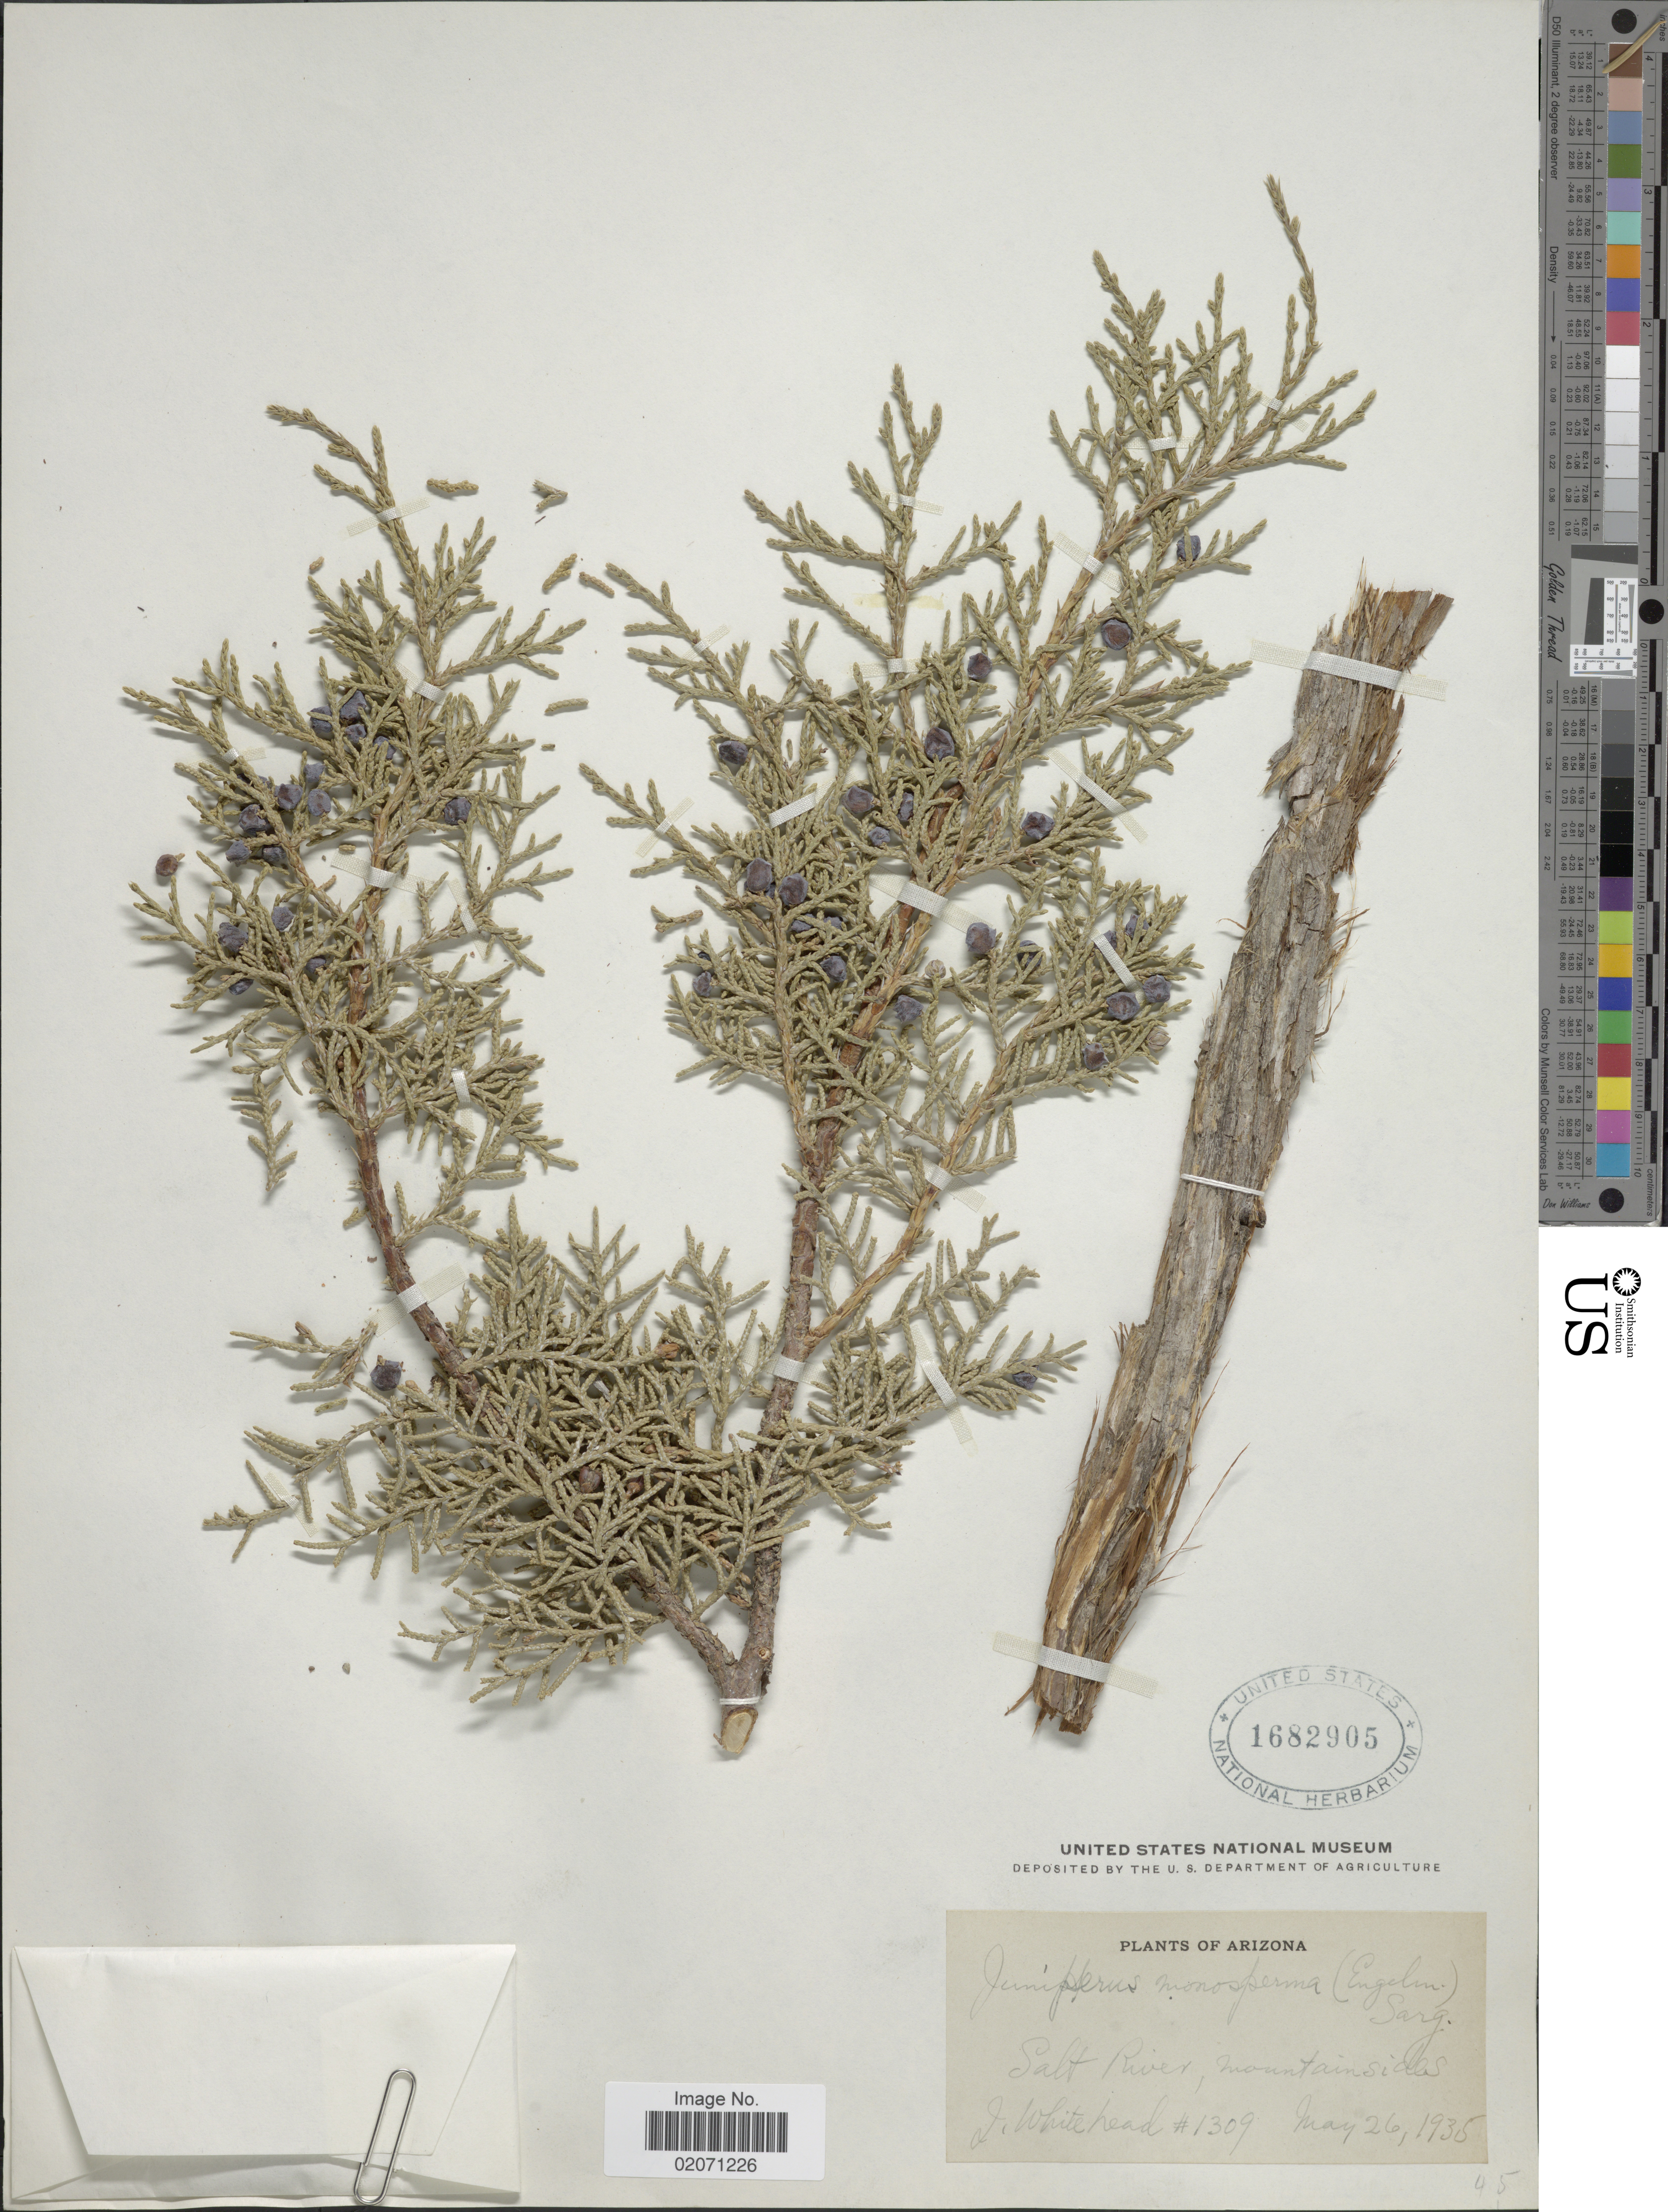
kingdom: Plantae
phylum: Tracheophyta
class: Pinopsida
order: Pinales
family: Cupressaceae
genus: Juniperus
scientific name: Juniperus monosperma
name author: (Engelm.) Sarg.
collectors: J. Whitehead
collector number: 1309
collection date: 1935-05-26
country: United States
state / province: Arizona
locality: Salt River, Mountain Sides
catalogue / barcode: US 1682905